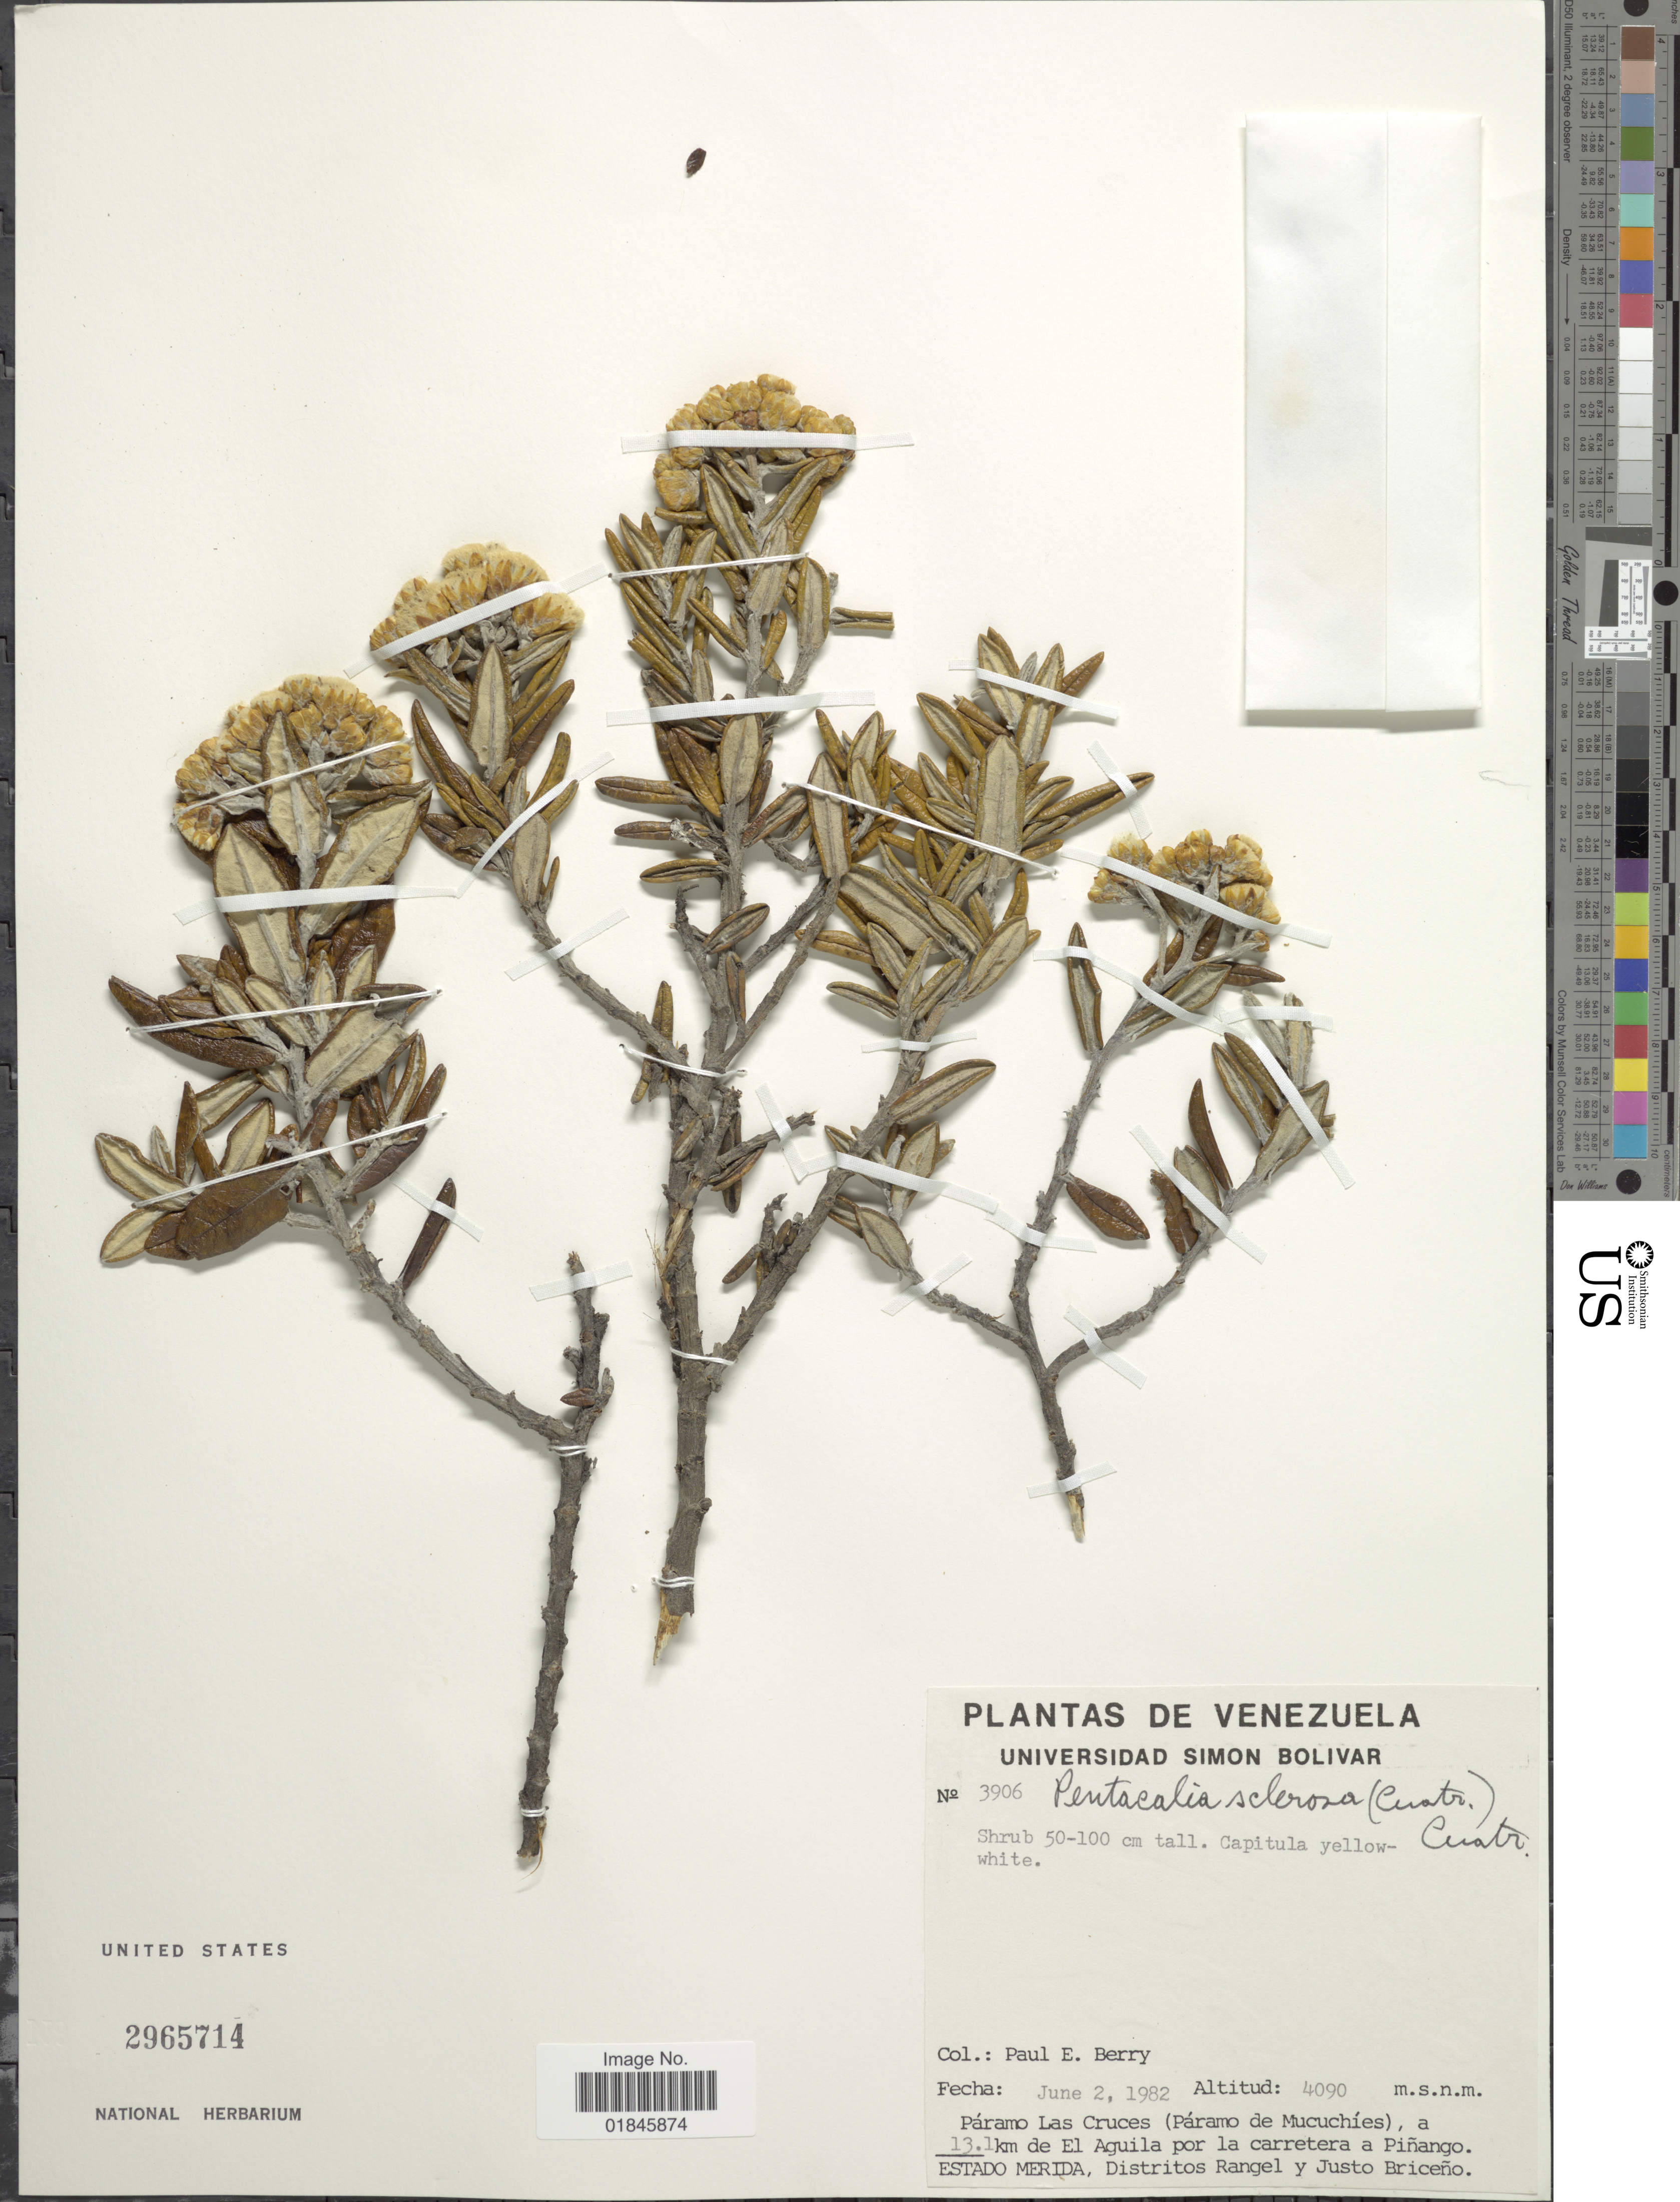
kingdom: Plantae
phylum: Tracheophyta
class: Magnoliopsida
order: Asterales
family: Asteraceae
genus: Pentacalia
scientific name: Pentacalia sclerosa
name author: (Cuatrec.) Cuatrec.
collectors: P. E. Berry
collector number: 3906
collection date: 1982-06-02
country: Venezuela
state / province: Mérida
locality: Páramo Las Cruces (Páramo de Mucuchíes), a 13.1km de El Aguila por la carretera a Piñango, Estado Merida, Distritos Rangel y Justo Briceño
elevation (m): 4090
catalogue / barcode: US 2965714